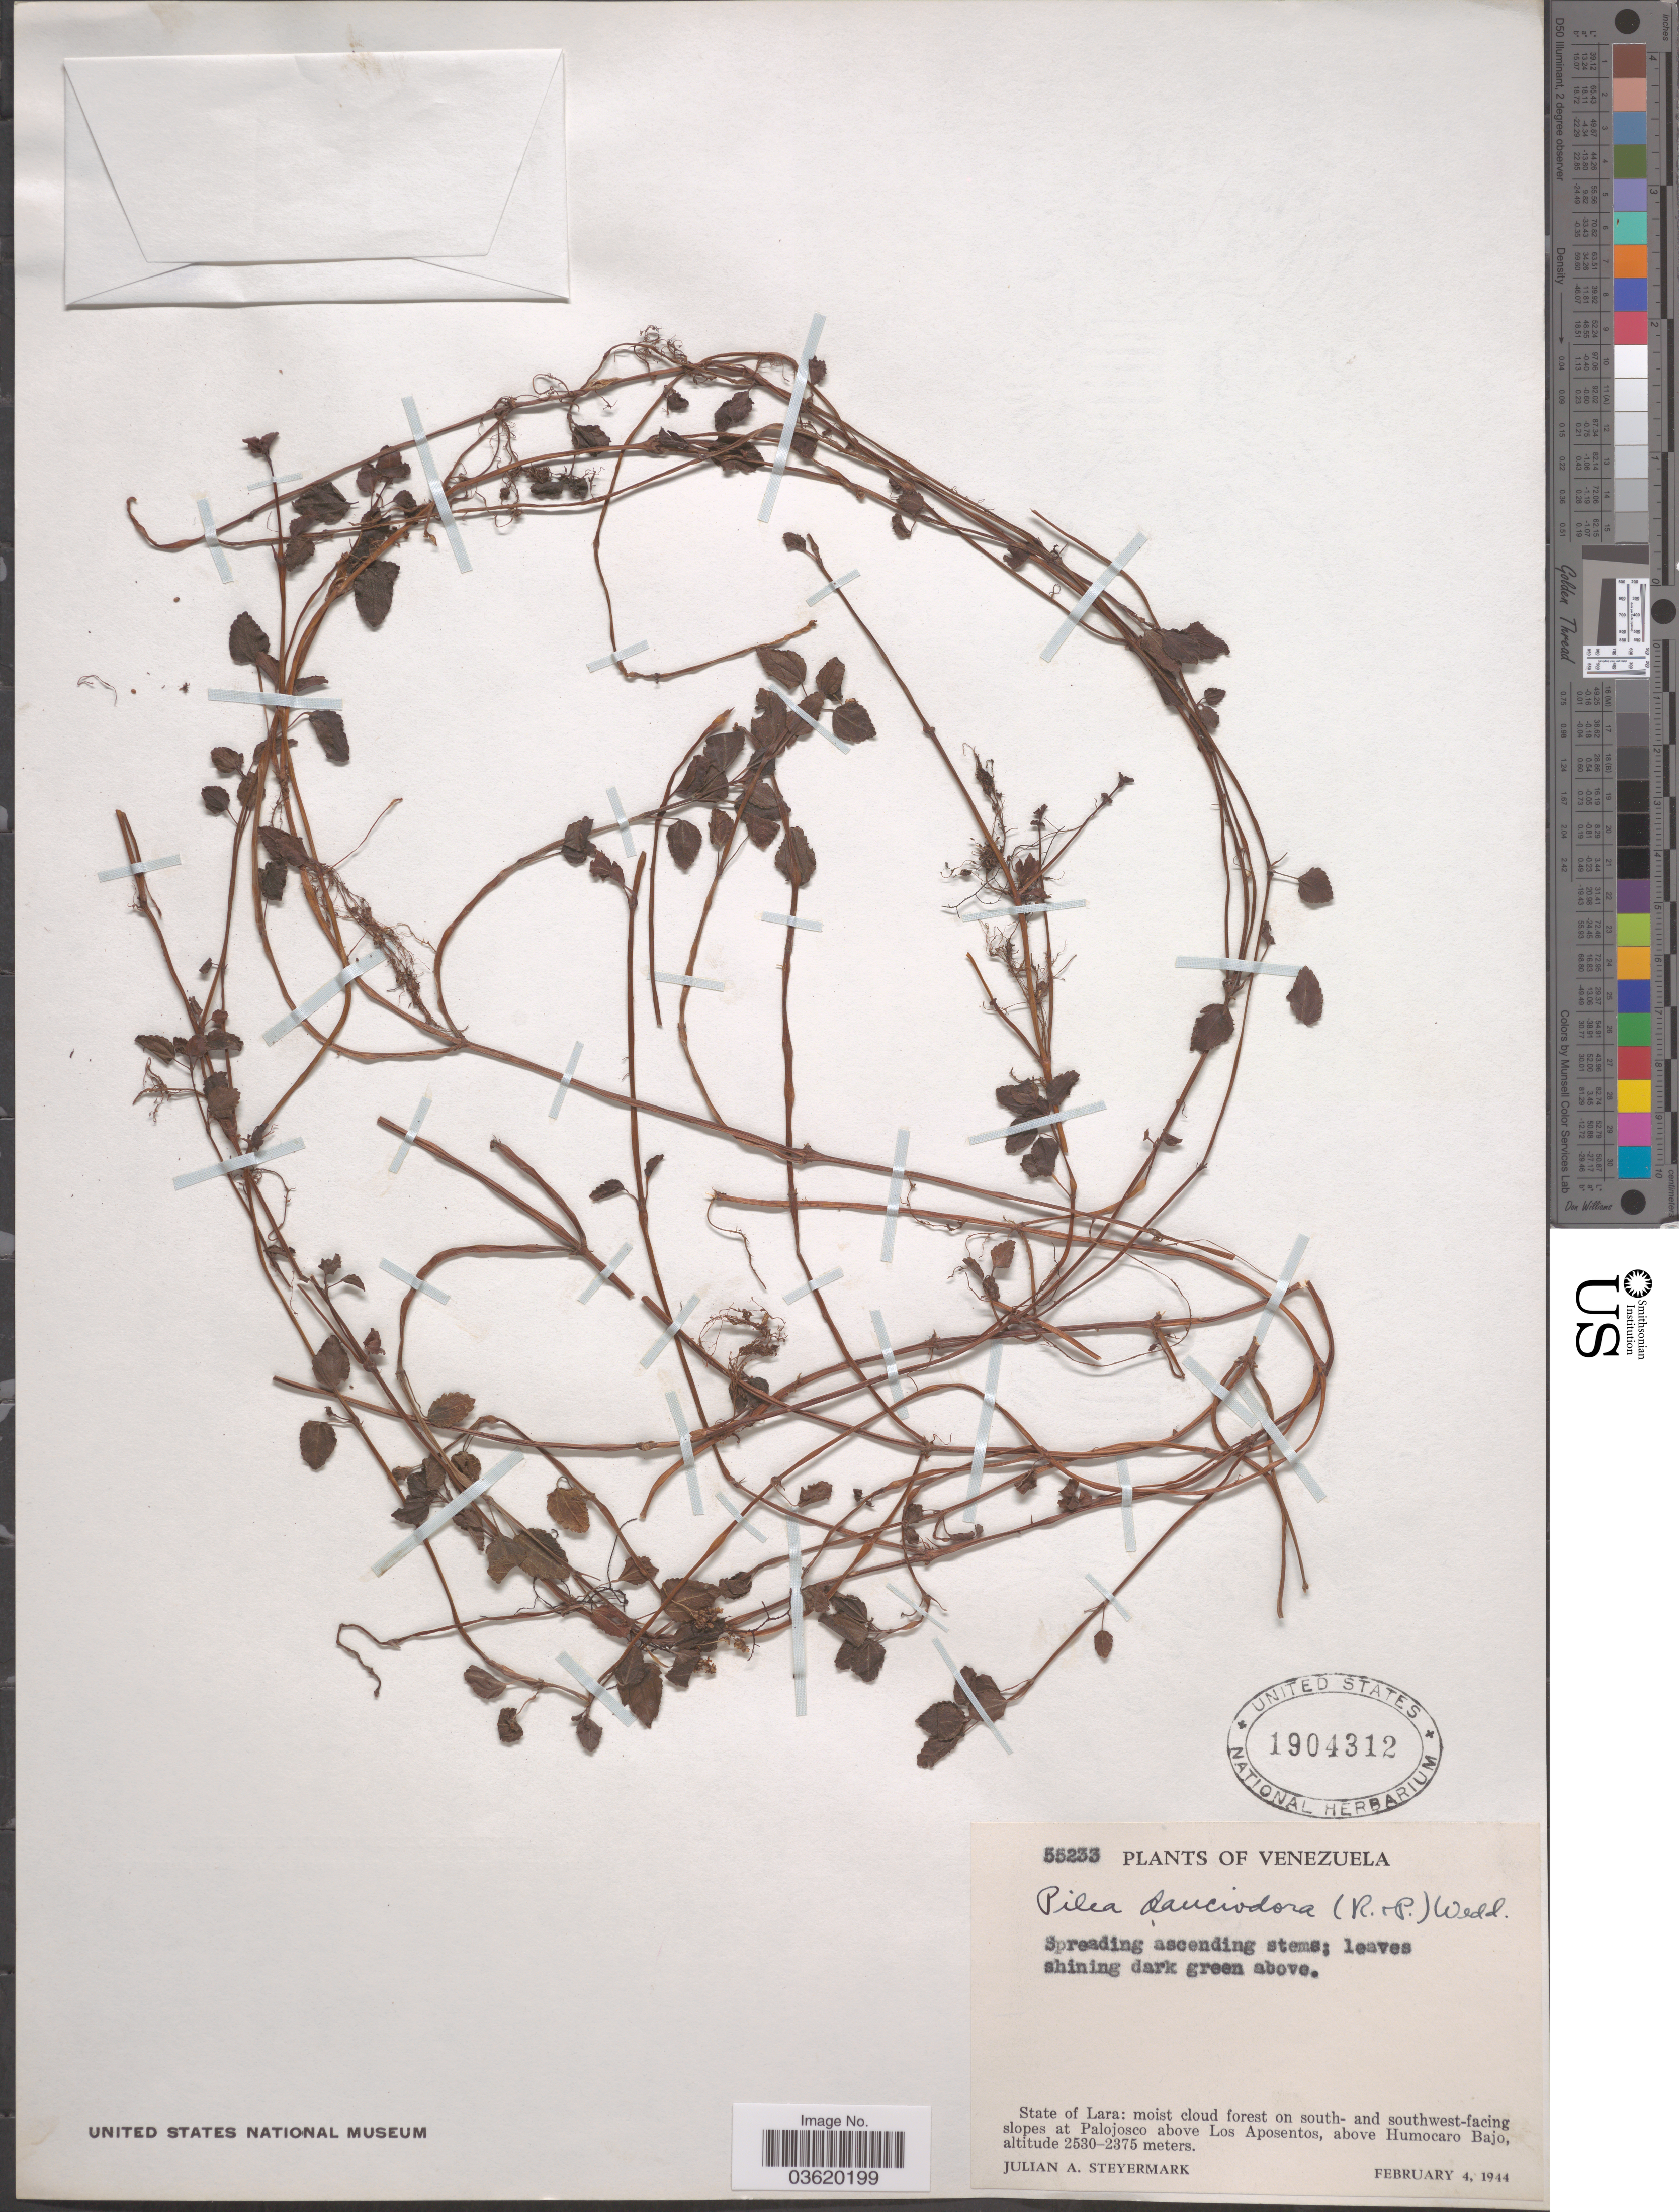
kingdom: Plantae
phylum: Tracheophyta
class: Magnoliopsida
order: Rosales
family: Urticaceae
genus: Pilea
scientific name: Pilea dauciodora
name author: Pav. ex Wedd.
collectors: J. Steyermark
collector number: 55233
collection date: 1944-02-04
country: Venezuela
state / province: Lara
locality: Moist cloud forest on south- and southwest-facing slopes at Palojosco above Los Aposentos, above Humocaro Bajo.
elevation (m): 2375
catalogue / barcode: US 1904312